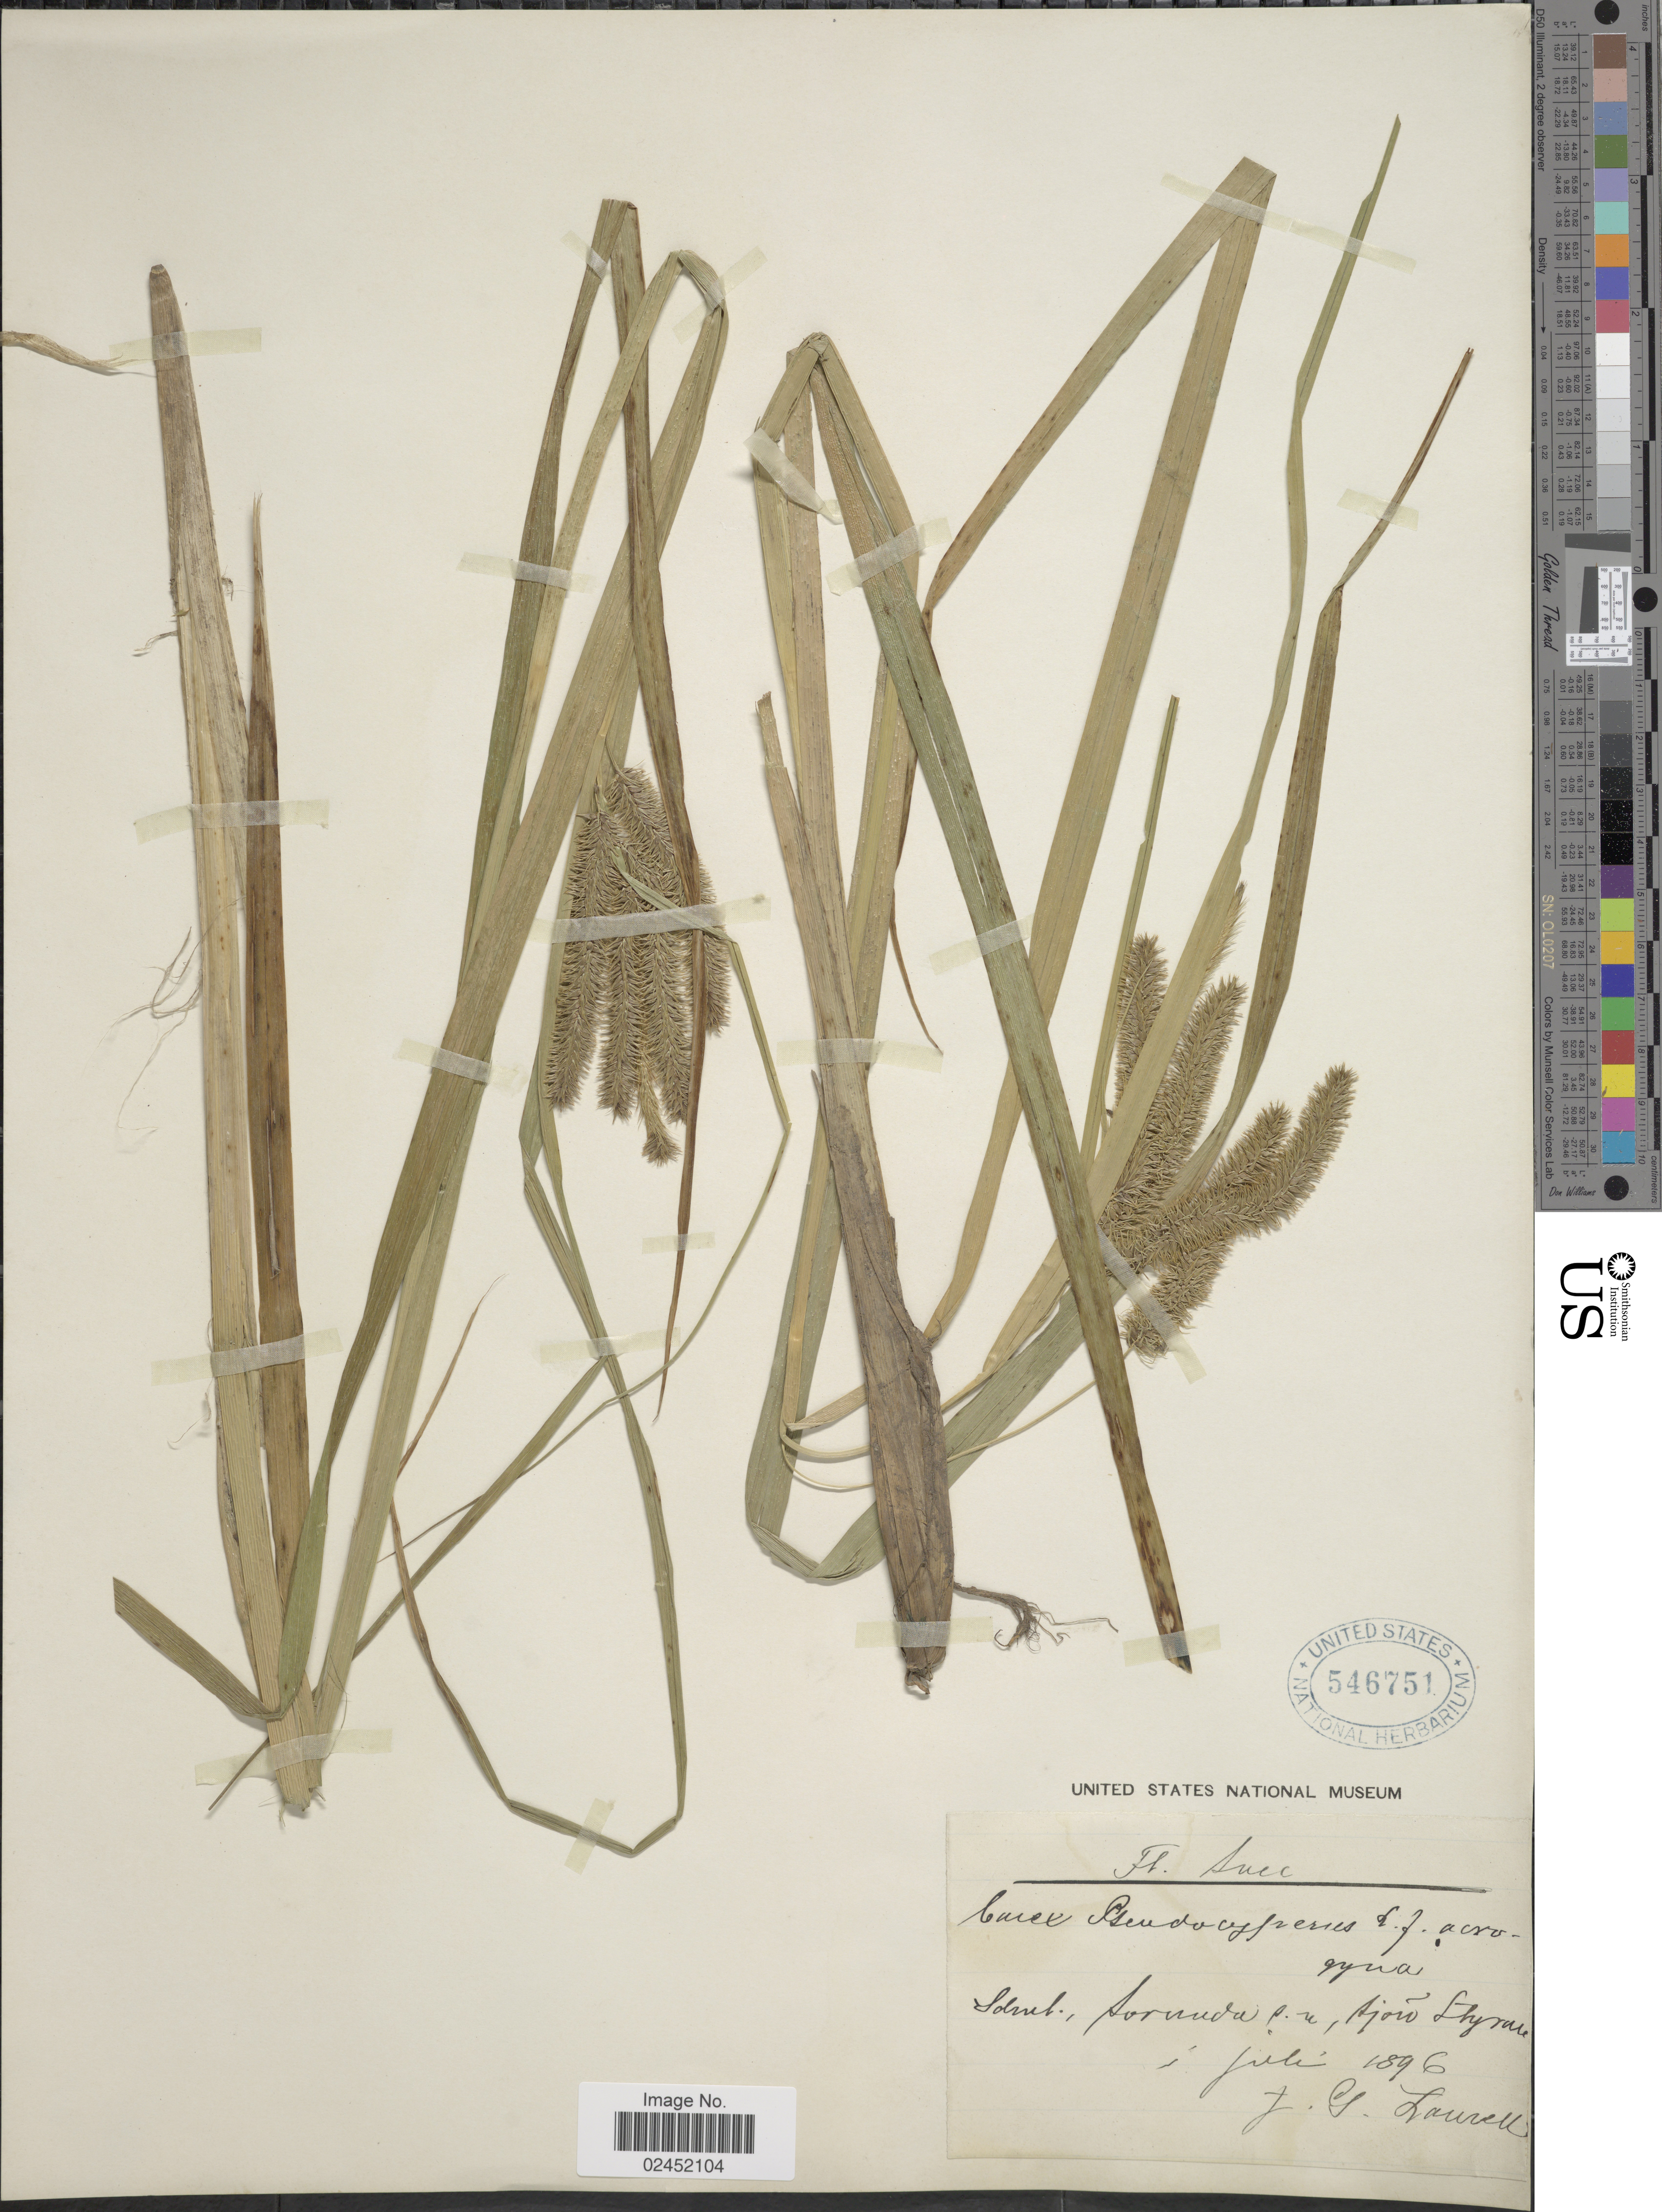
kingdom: Plantae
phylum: Tracheophyta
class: Liliopsida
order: Poales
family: Cyperaceae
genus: Carex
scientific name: Carex pseudocyperus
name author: L.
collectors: J. Laurell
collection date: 1896-07-01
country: Sweden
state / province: Sodermanland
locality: Suec. Solmb. Sorunda s,n.m sjon Ltyruse [interpreted]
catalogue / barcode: US 546751